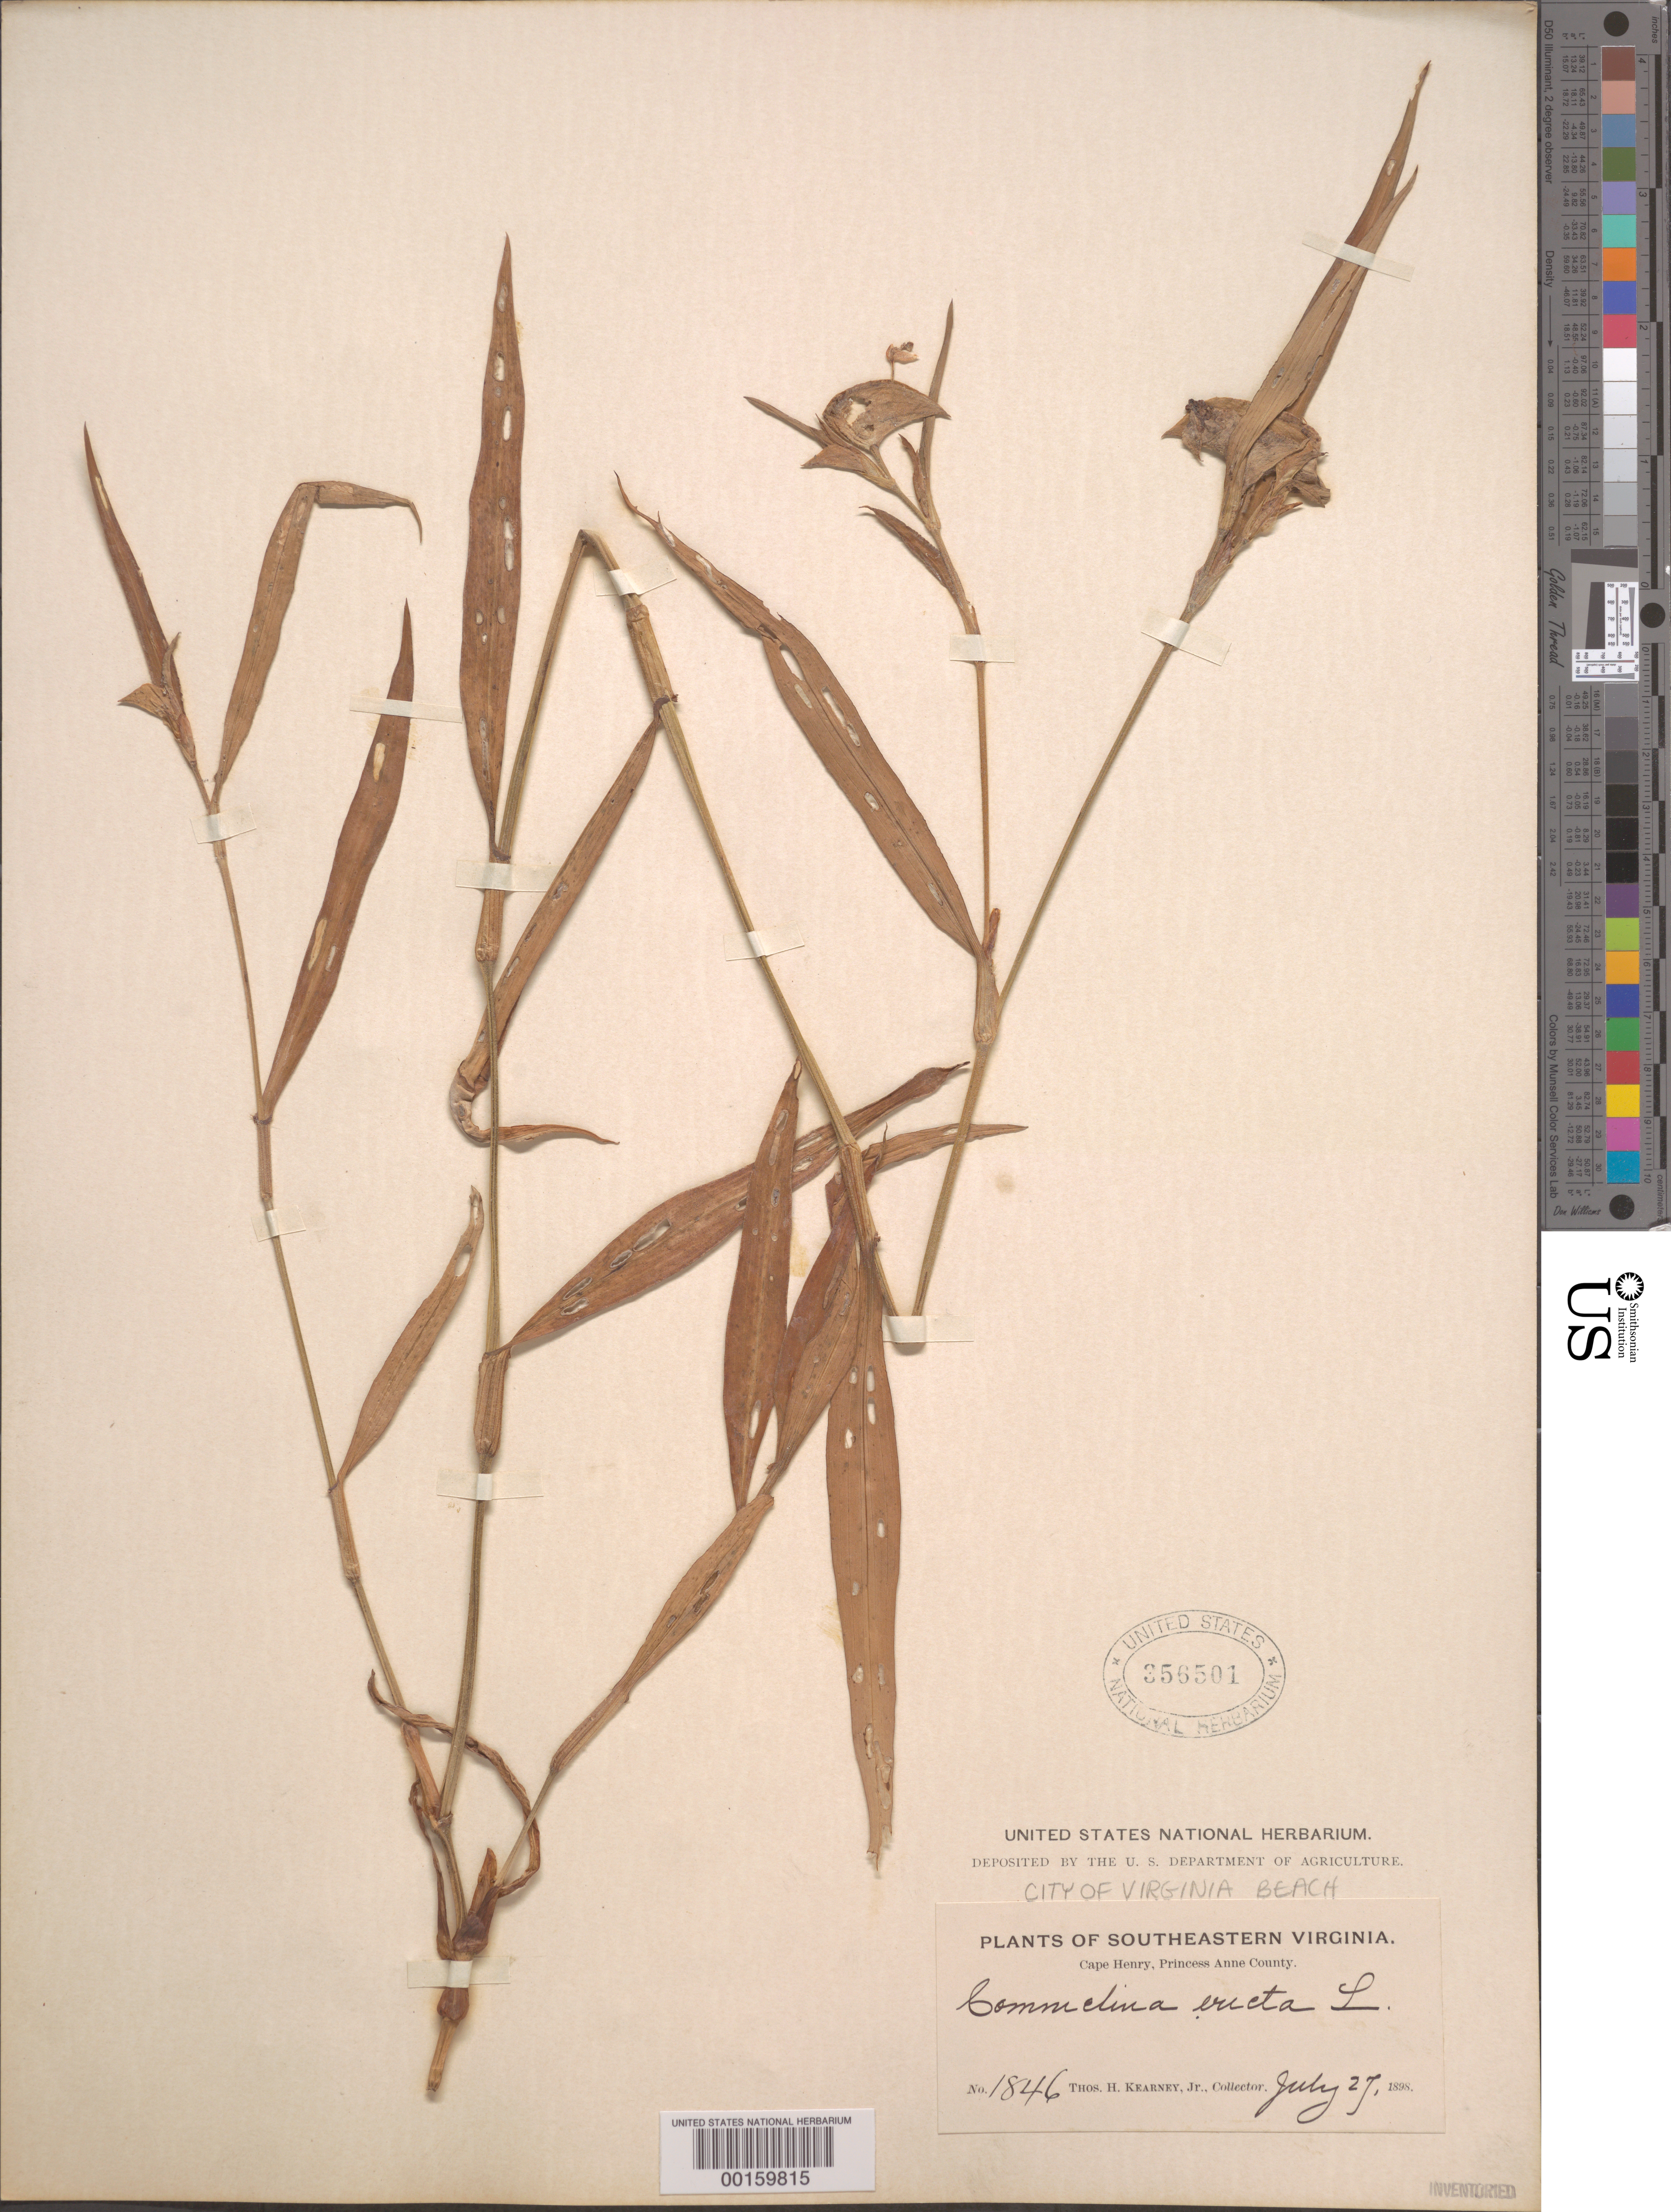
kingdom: Plantae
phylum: Tracheophyta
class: Liliopsida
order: Commelinales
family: Commelinaceae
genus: Commelina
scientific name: Commelina erecta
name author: L.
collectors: T. H. Kearney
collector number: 1846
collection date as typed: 27 Jul 1898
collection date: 1898-07-27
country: United States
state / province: Virginia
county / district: City of Virginia Beach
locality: Cape Henry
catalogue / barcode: US 356501